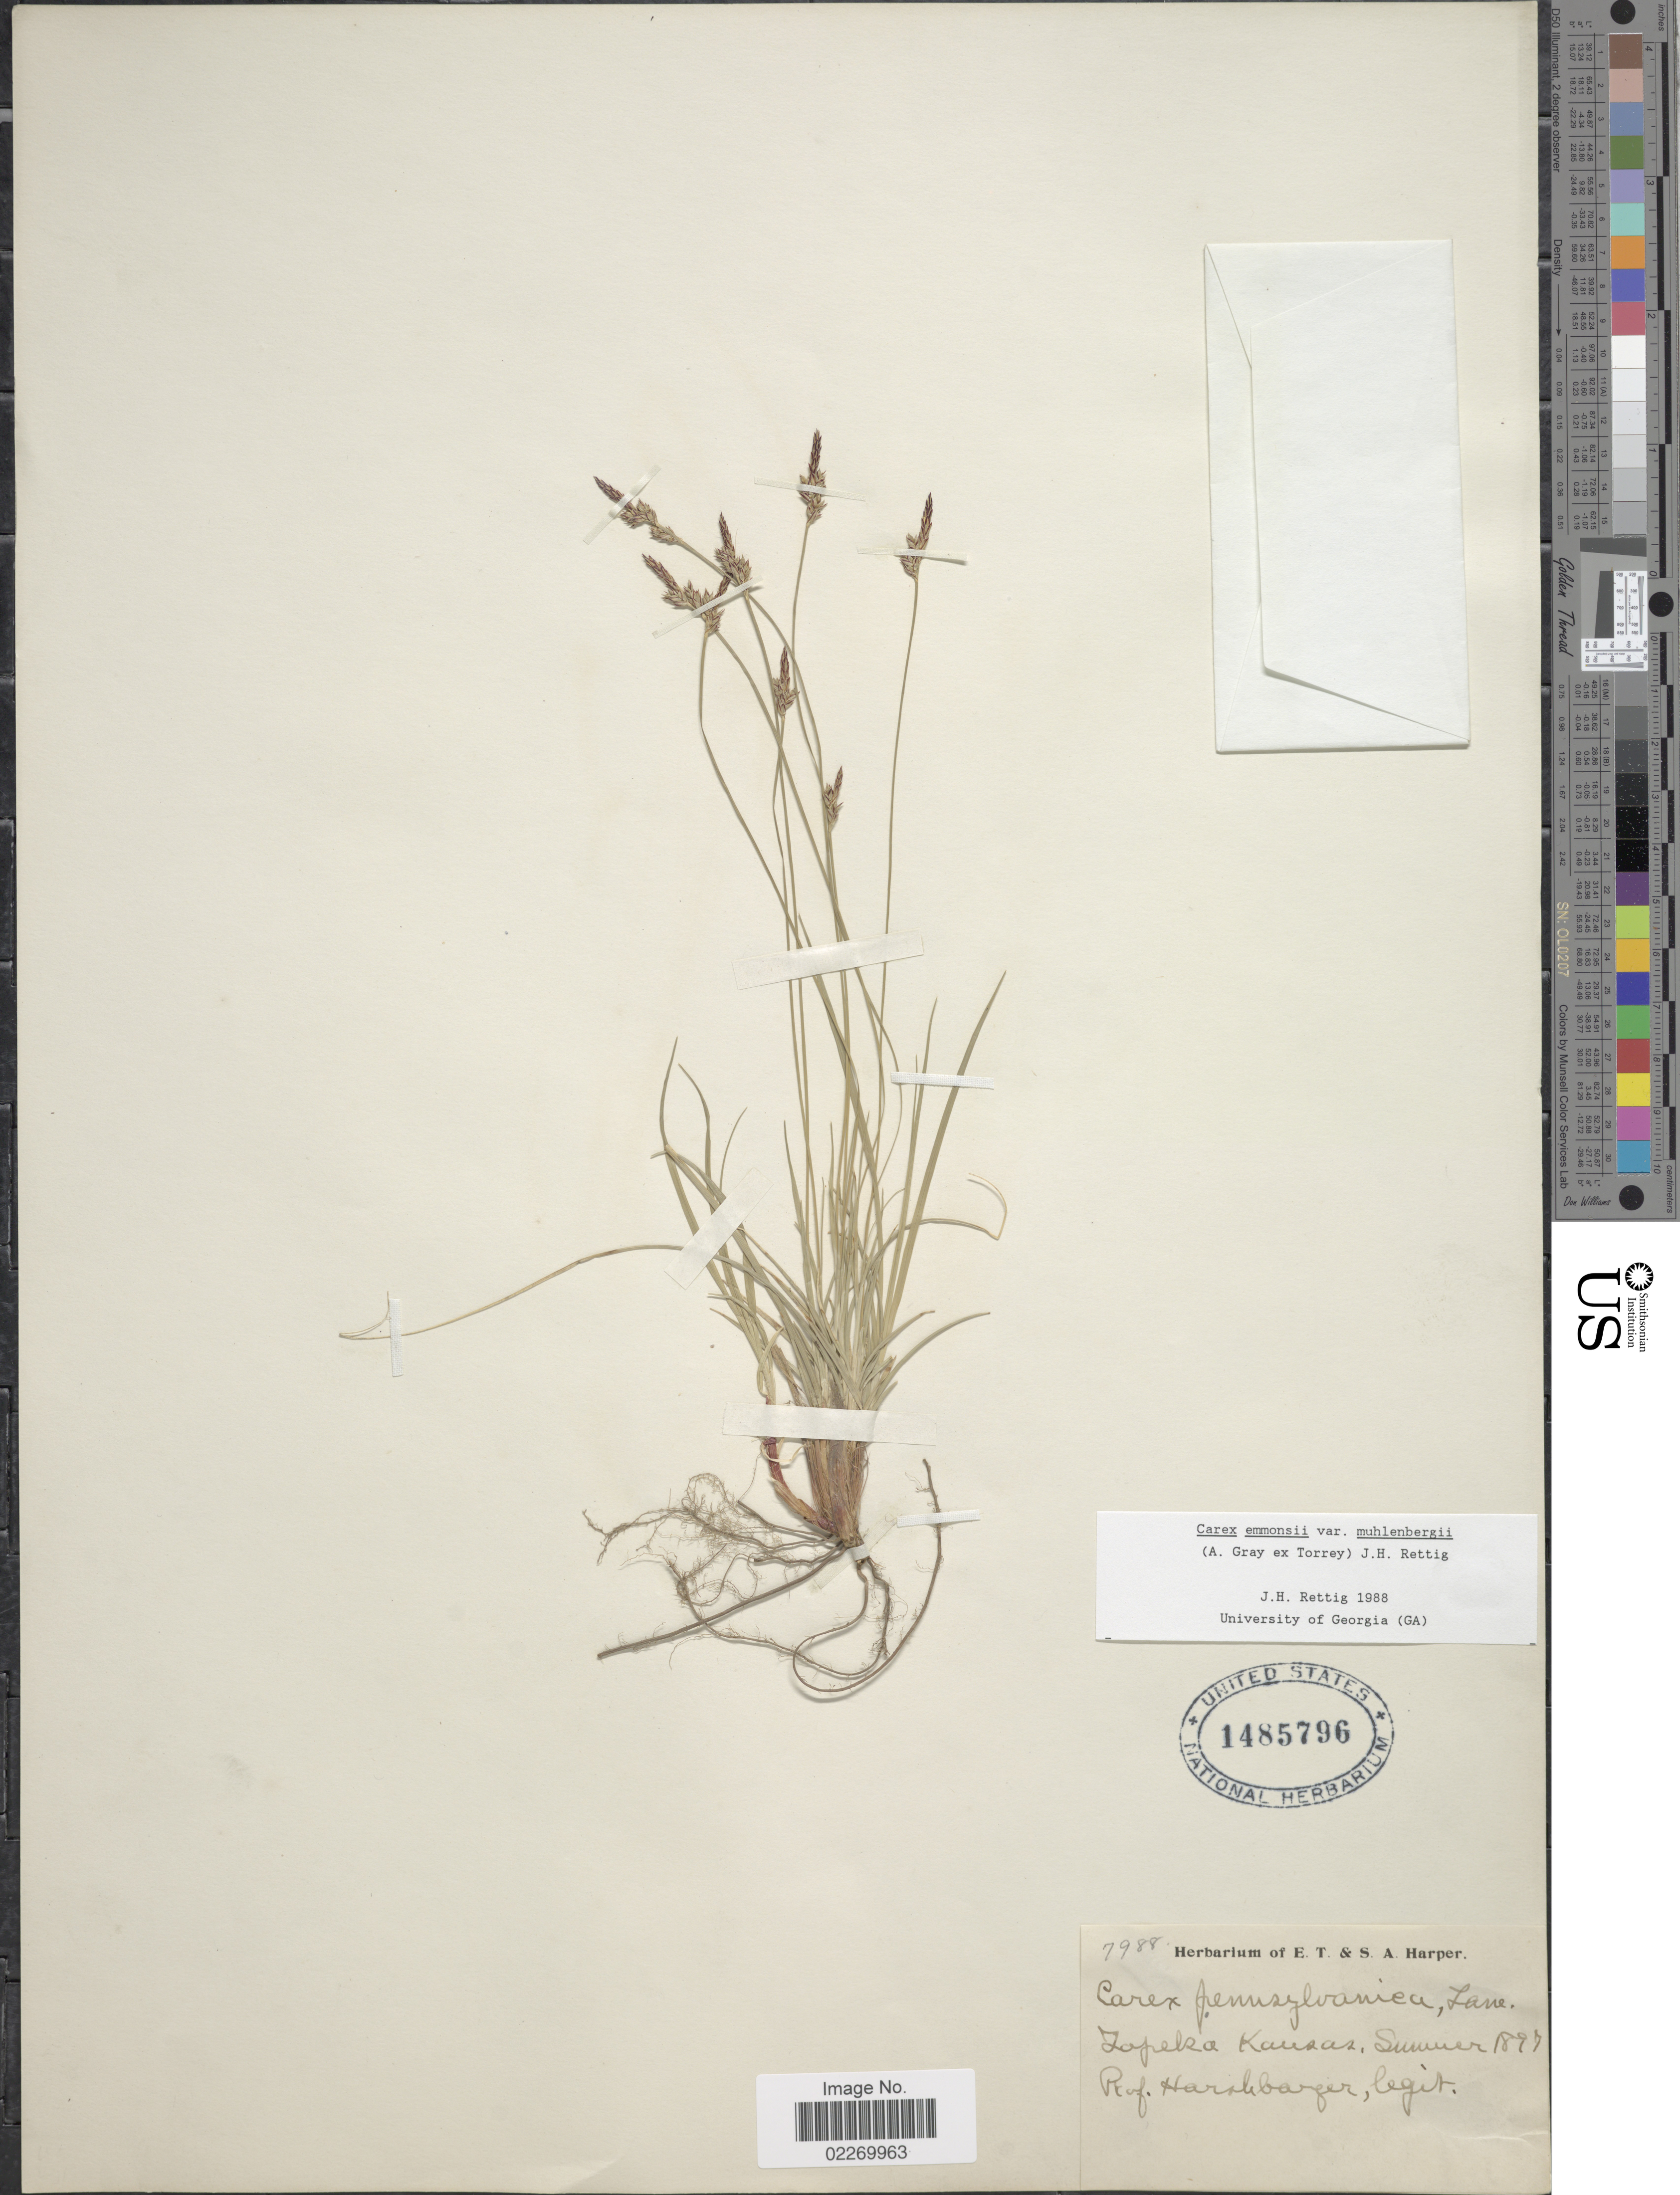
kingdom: Plantae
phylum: Tracheophyta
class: Liliopsida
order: Poales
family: Cyperaceae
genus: Carex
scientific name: Carex albicans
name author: Willd. ex Spreng.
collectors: Harshbarger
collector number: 7988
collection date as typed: Summer 1897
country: United States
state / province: Kansas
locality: Topeka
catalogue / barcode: US 1485796